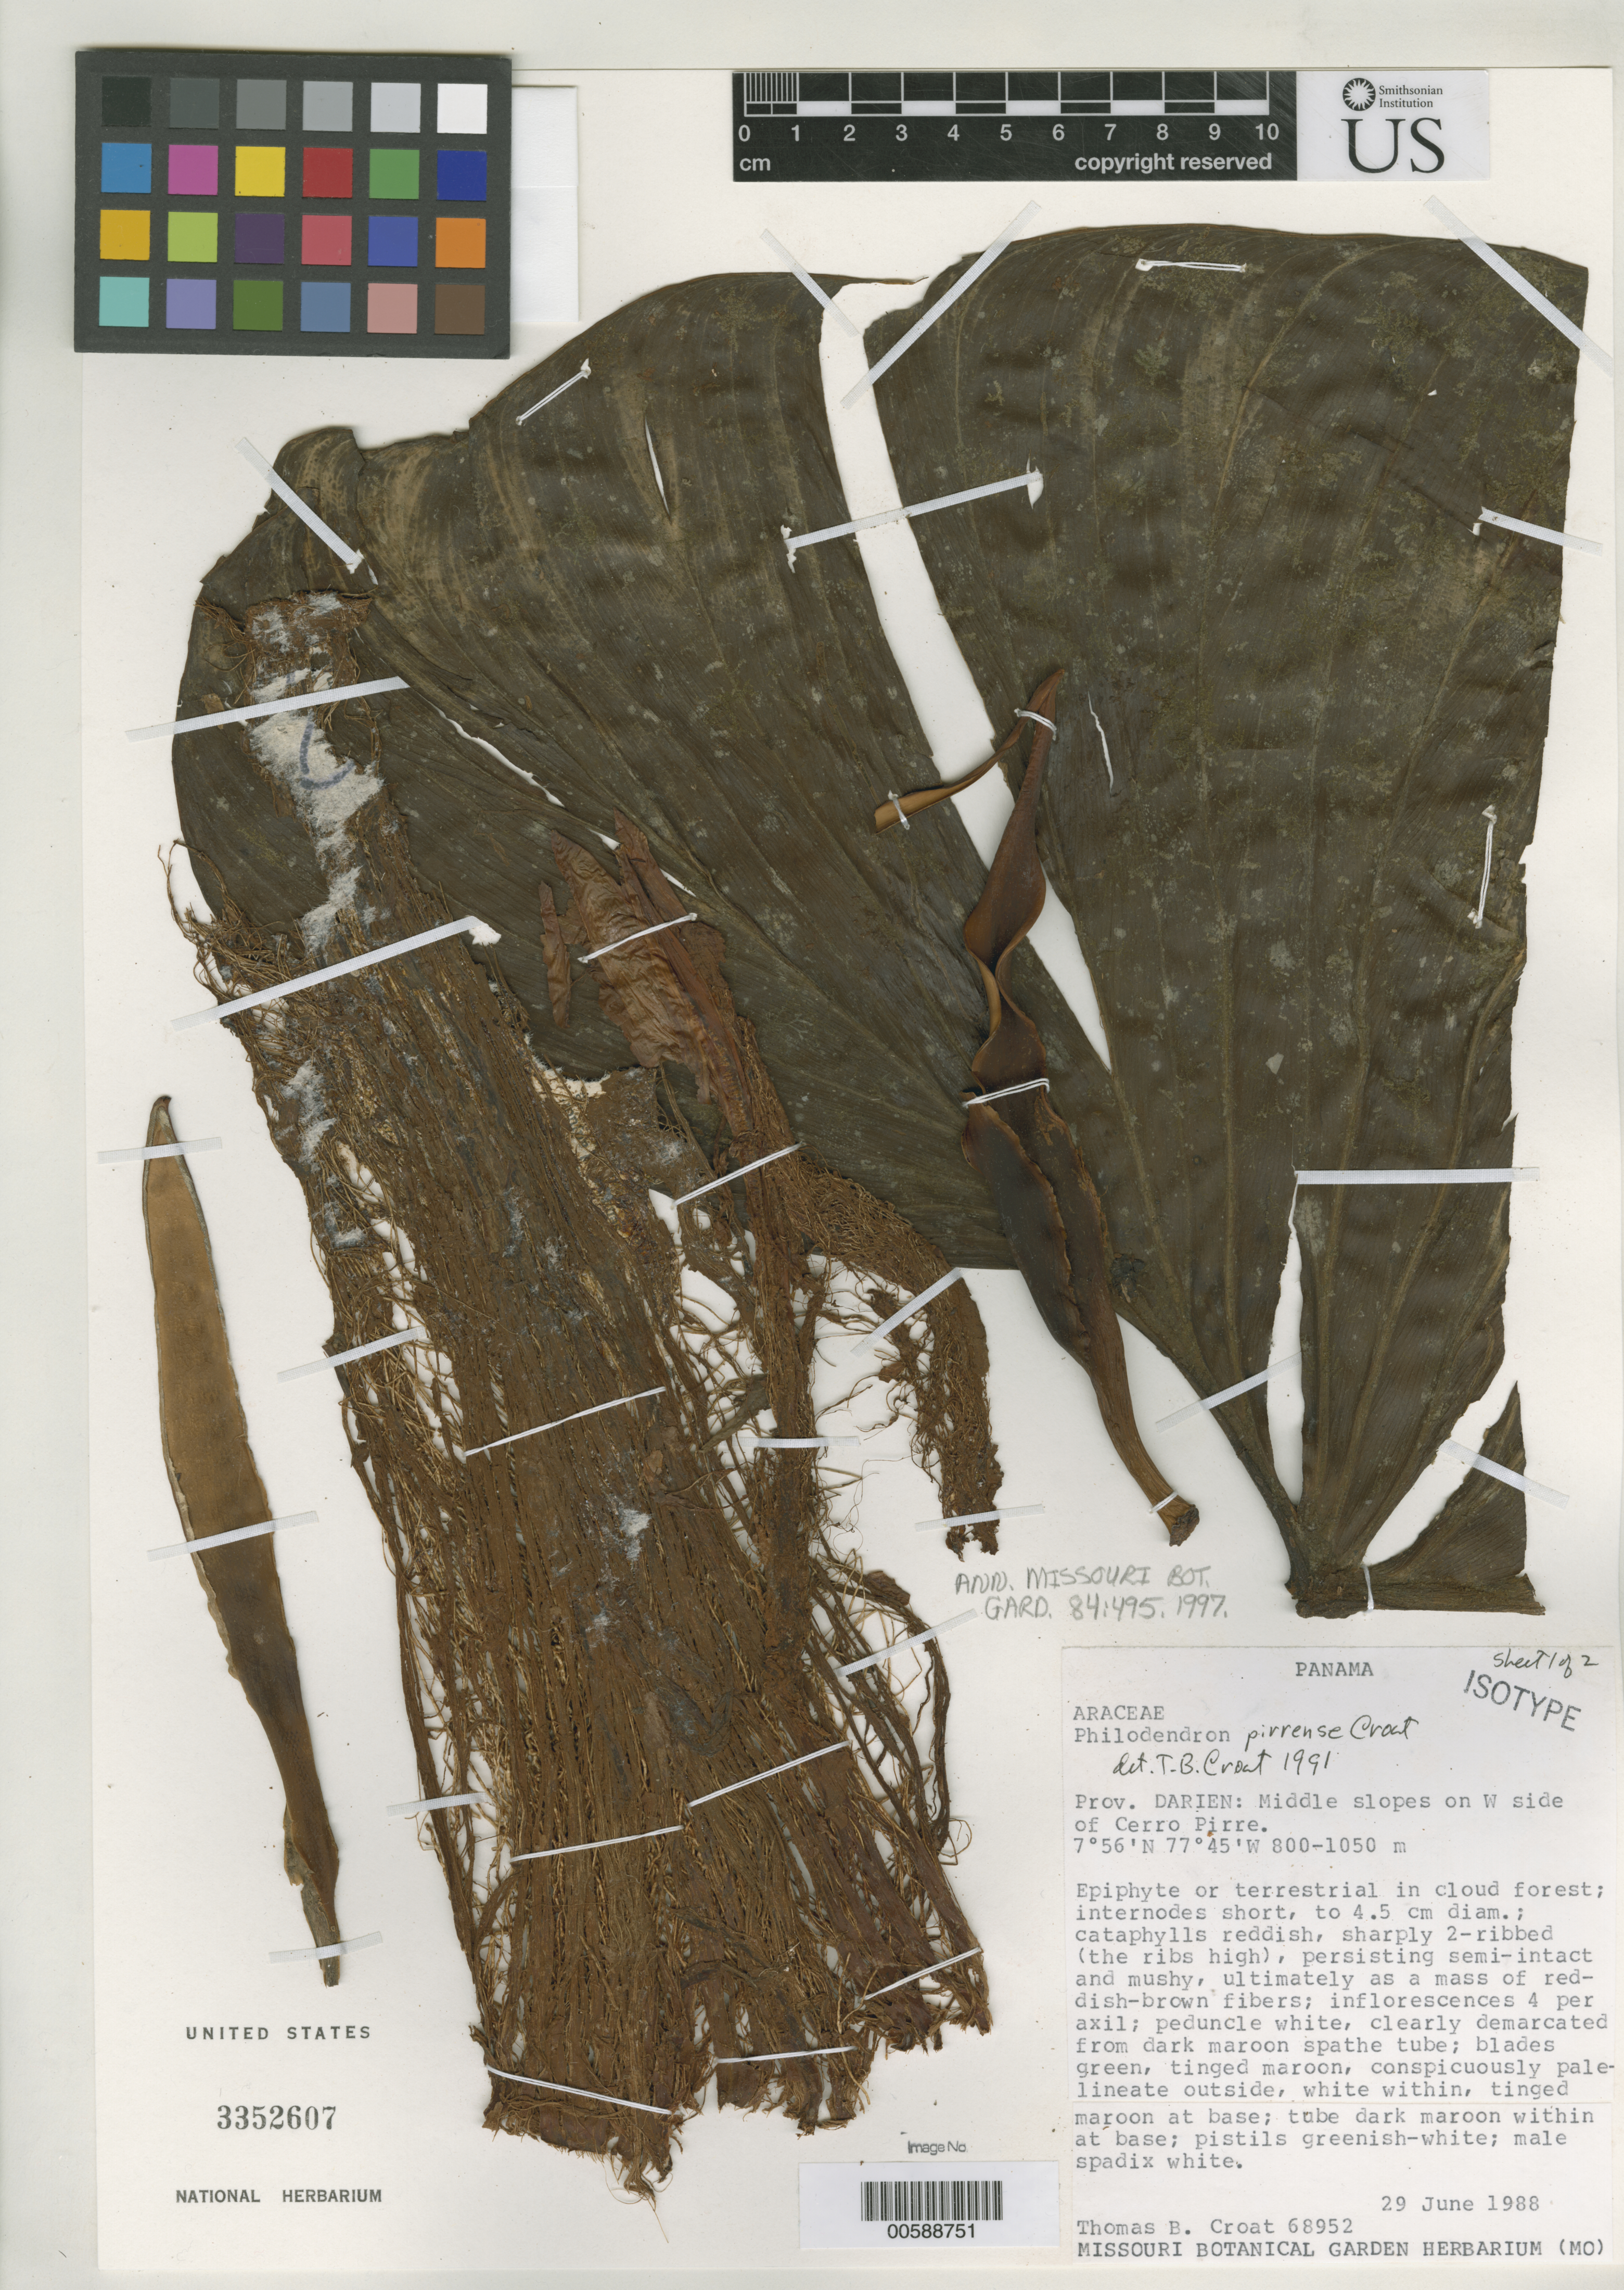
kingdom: Plantae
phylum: Tracheophyta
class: Liliopsida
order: Alismatales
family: Araceae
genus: Philodendron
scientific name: Philodendron pirrense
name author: Croat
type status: Isotype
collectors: T. B. Croat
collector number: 68952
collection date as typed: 29 Jun 1988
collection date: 1988-06-29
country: Panama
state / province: Darién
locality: Middle slopes on W side of Cerro Pirre.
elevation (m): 800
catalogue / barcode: US 3352607